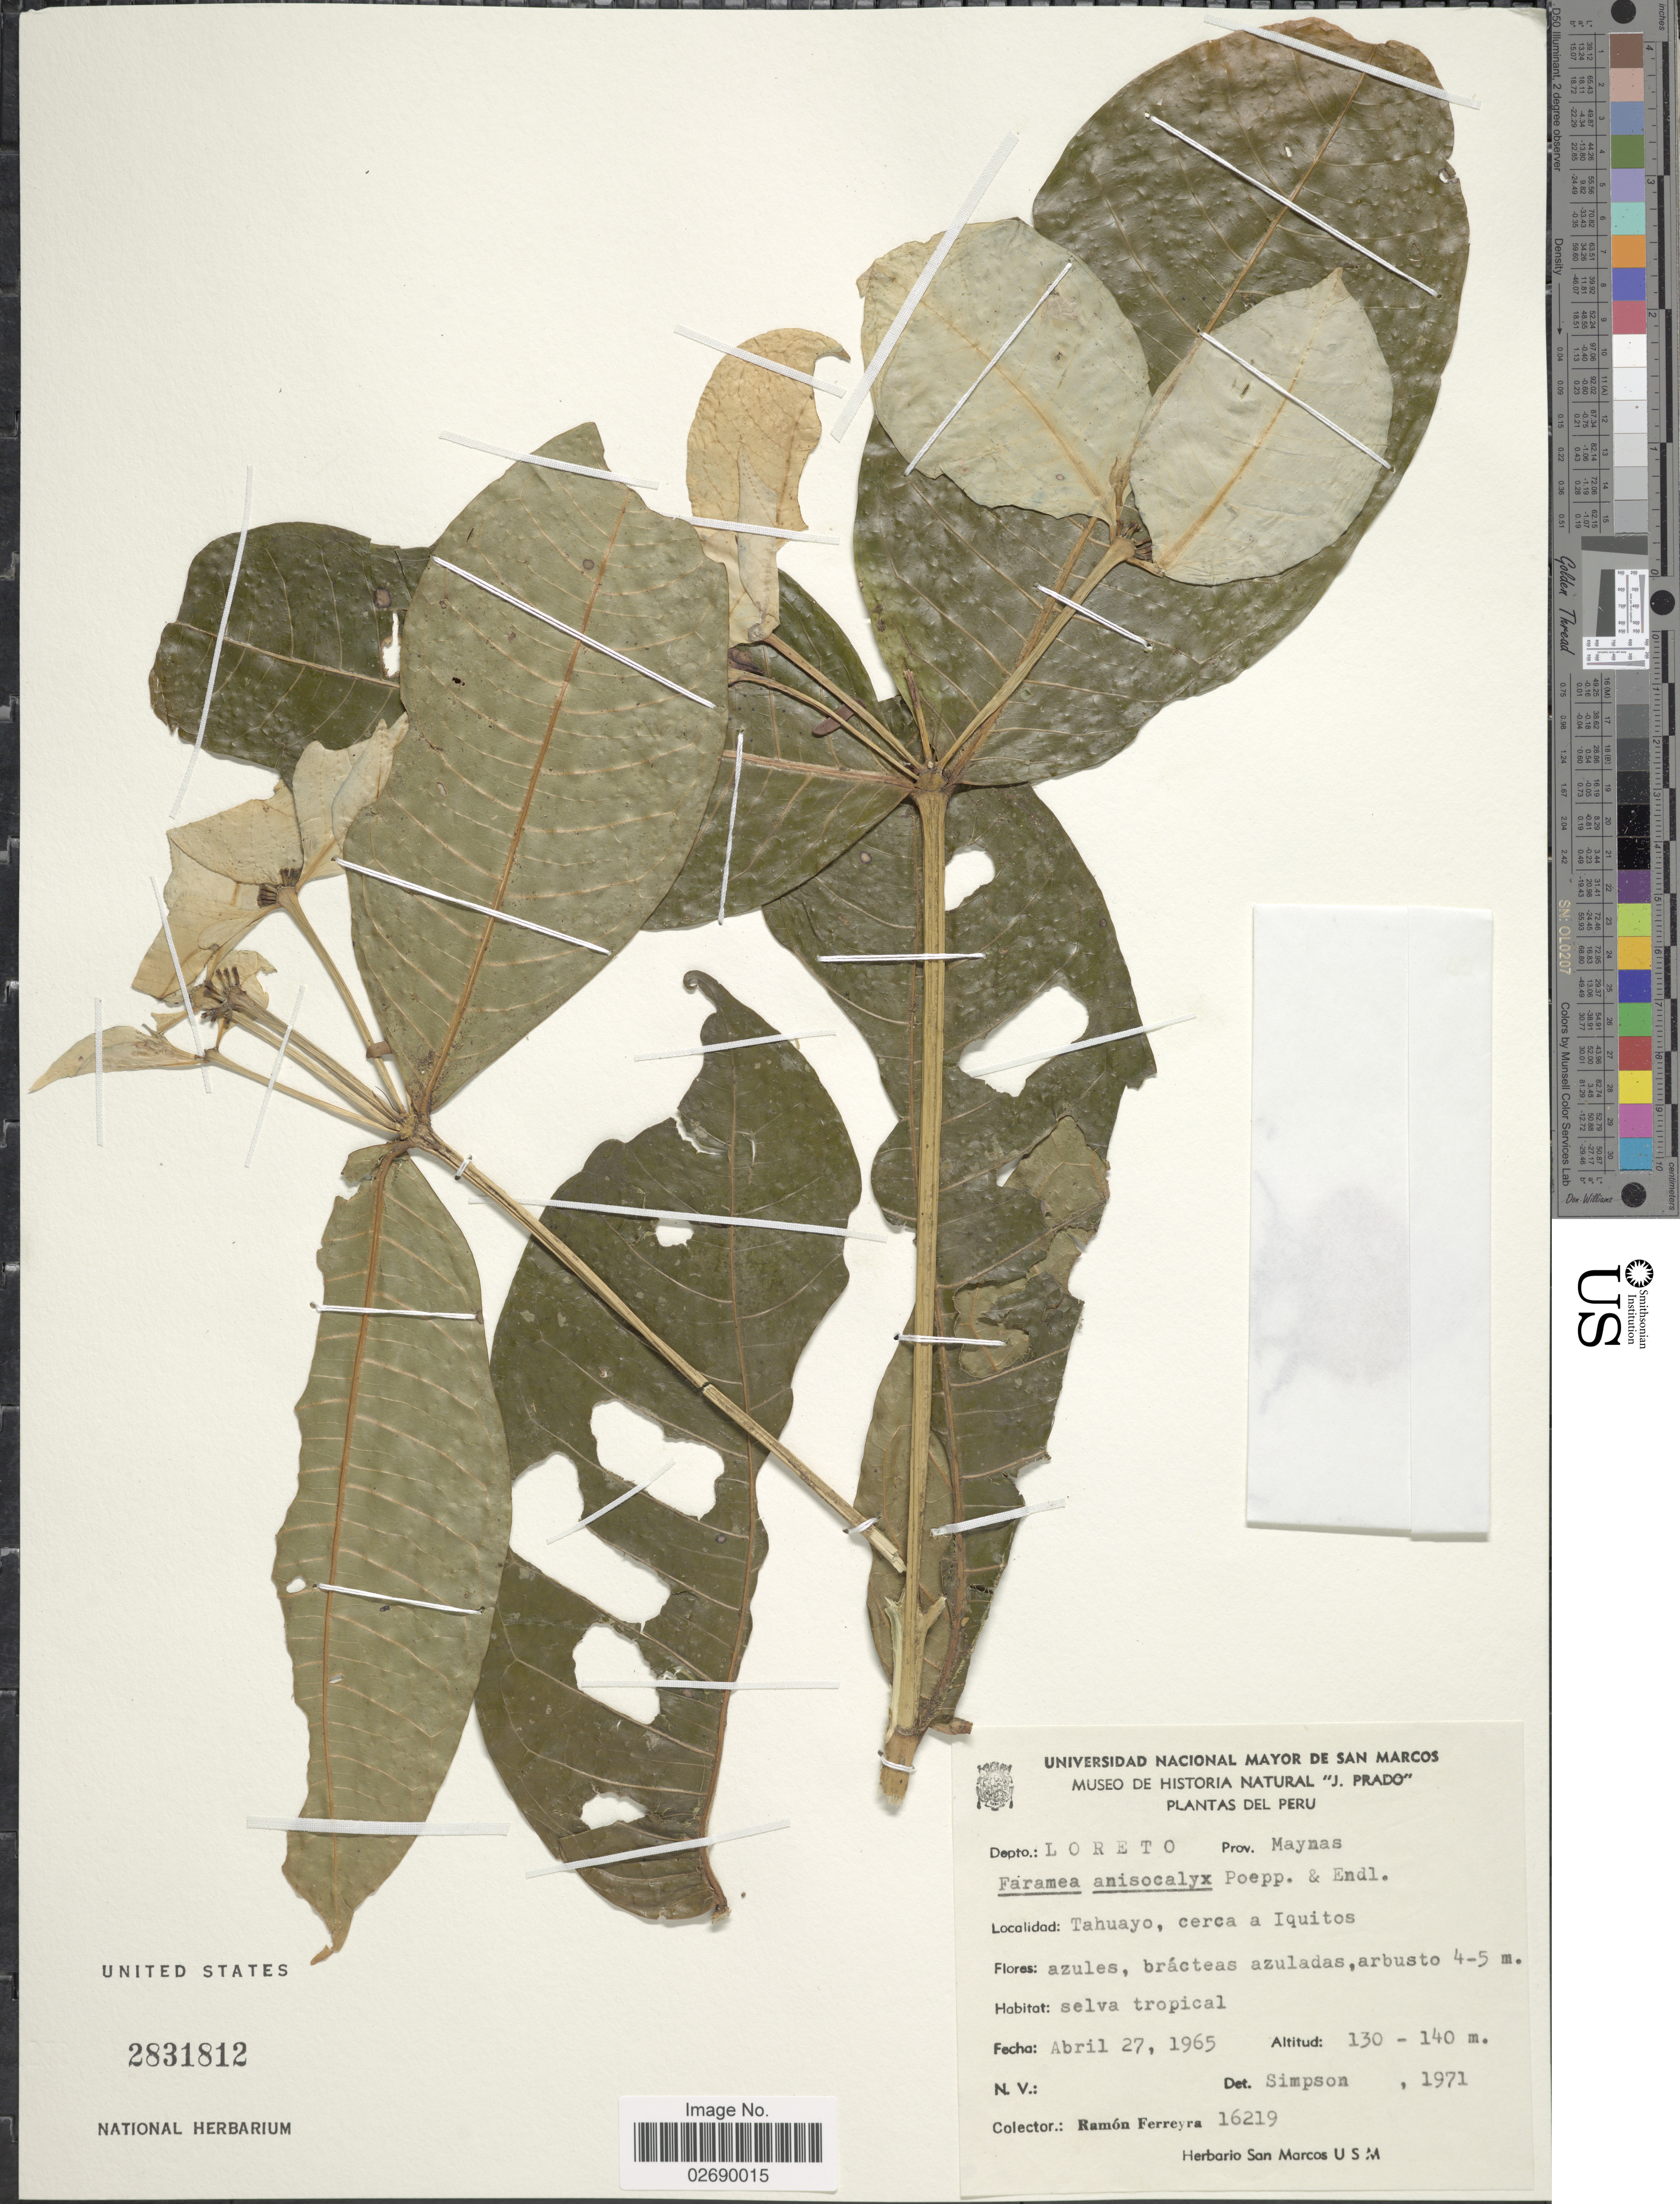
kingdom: Plantae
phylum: Tracheophyta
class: Magnoliopsida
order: Gentianales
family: Rubiaceae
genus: Faramea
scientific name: Faramea anisocalyx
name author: Poepp. & Endl.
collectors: R. A. Ferreyra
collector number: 16219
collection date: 1965-04-27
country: Peru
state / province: Loreto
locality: Prov. Maynas. Tahuayo, cerca a Iquitos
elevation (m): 130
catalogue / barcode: US 2831812